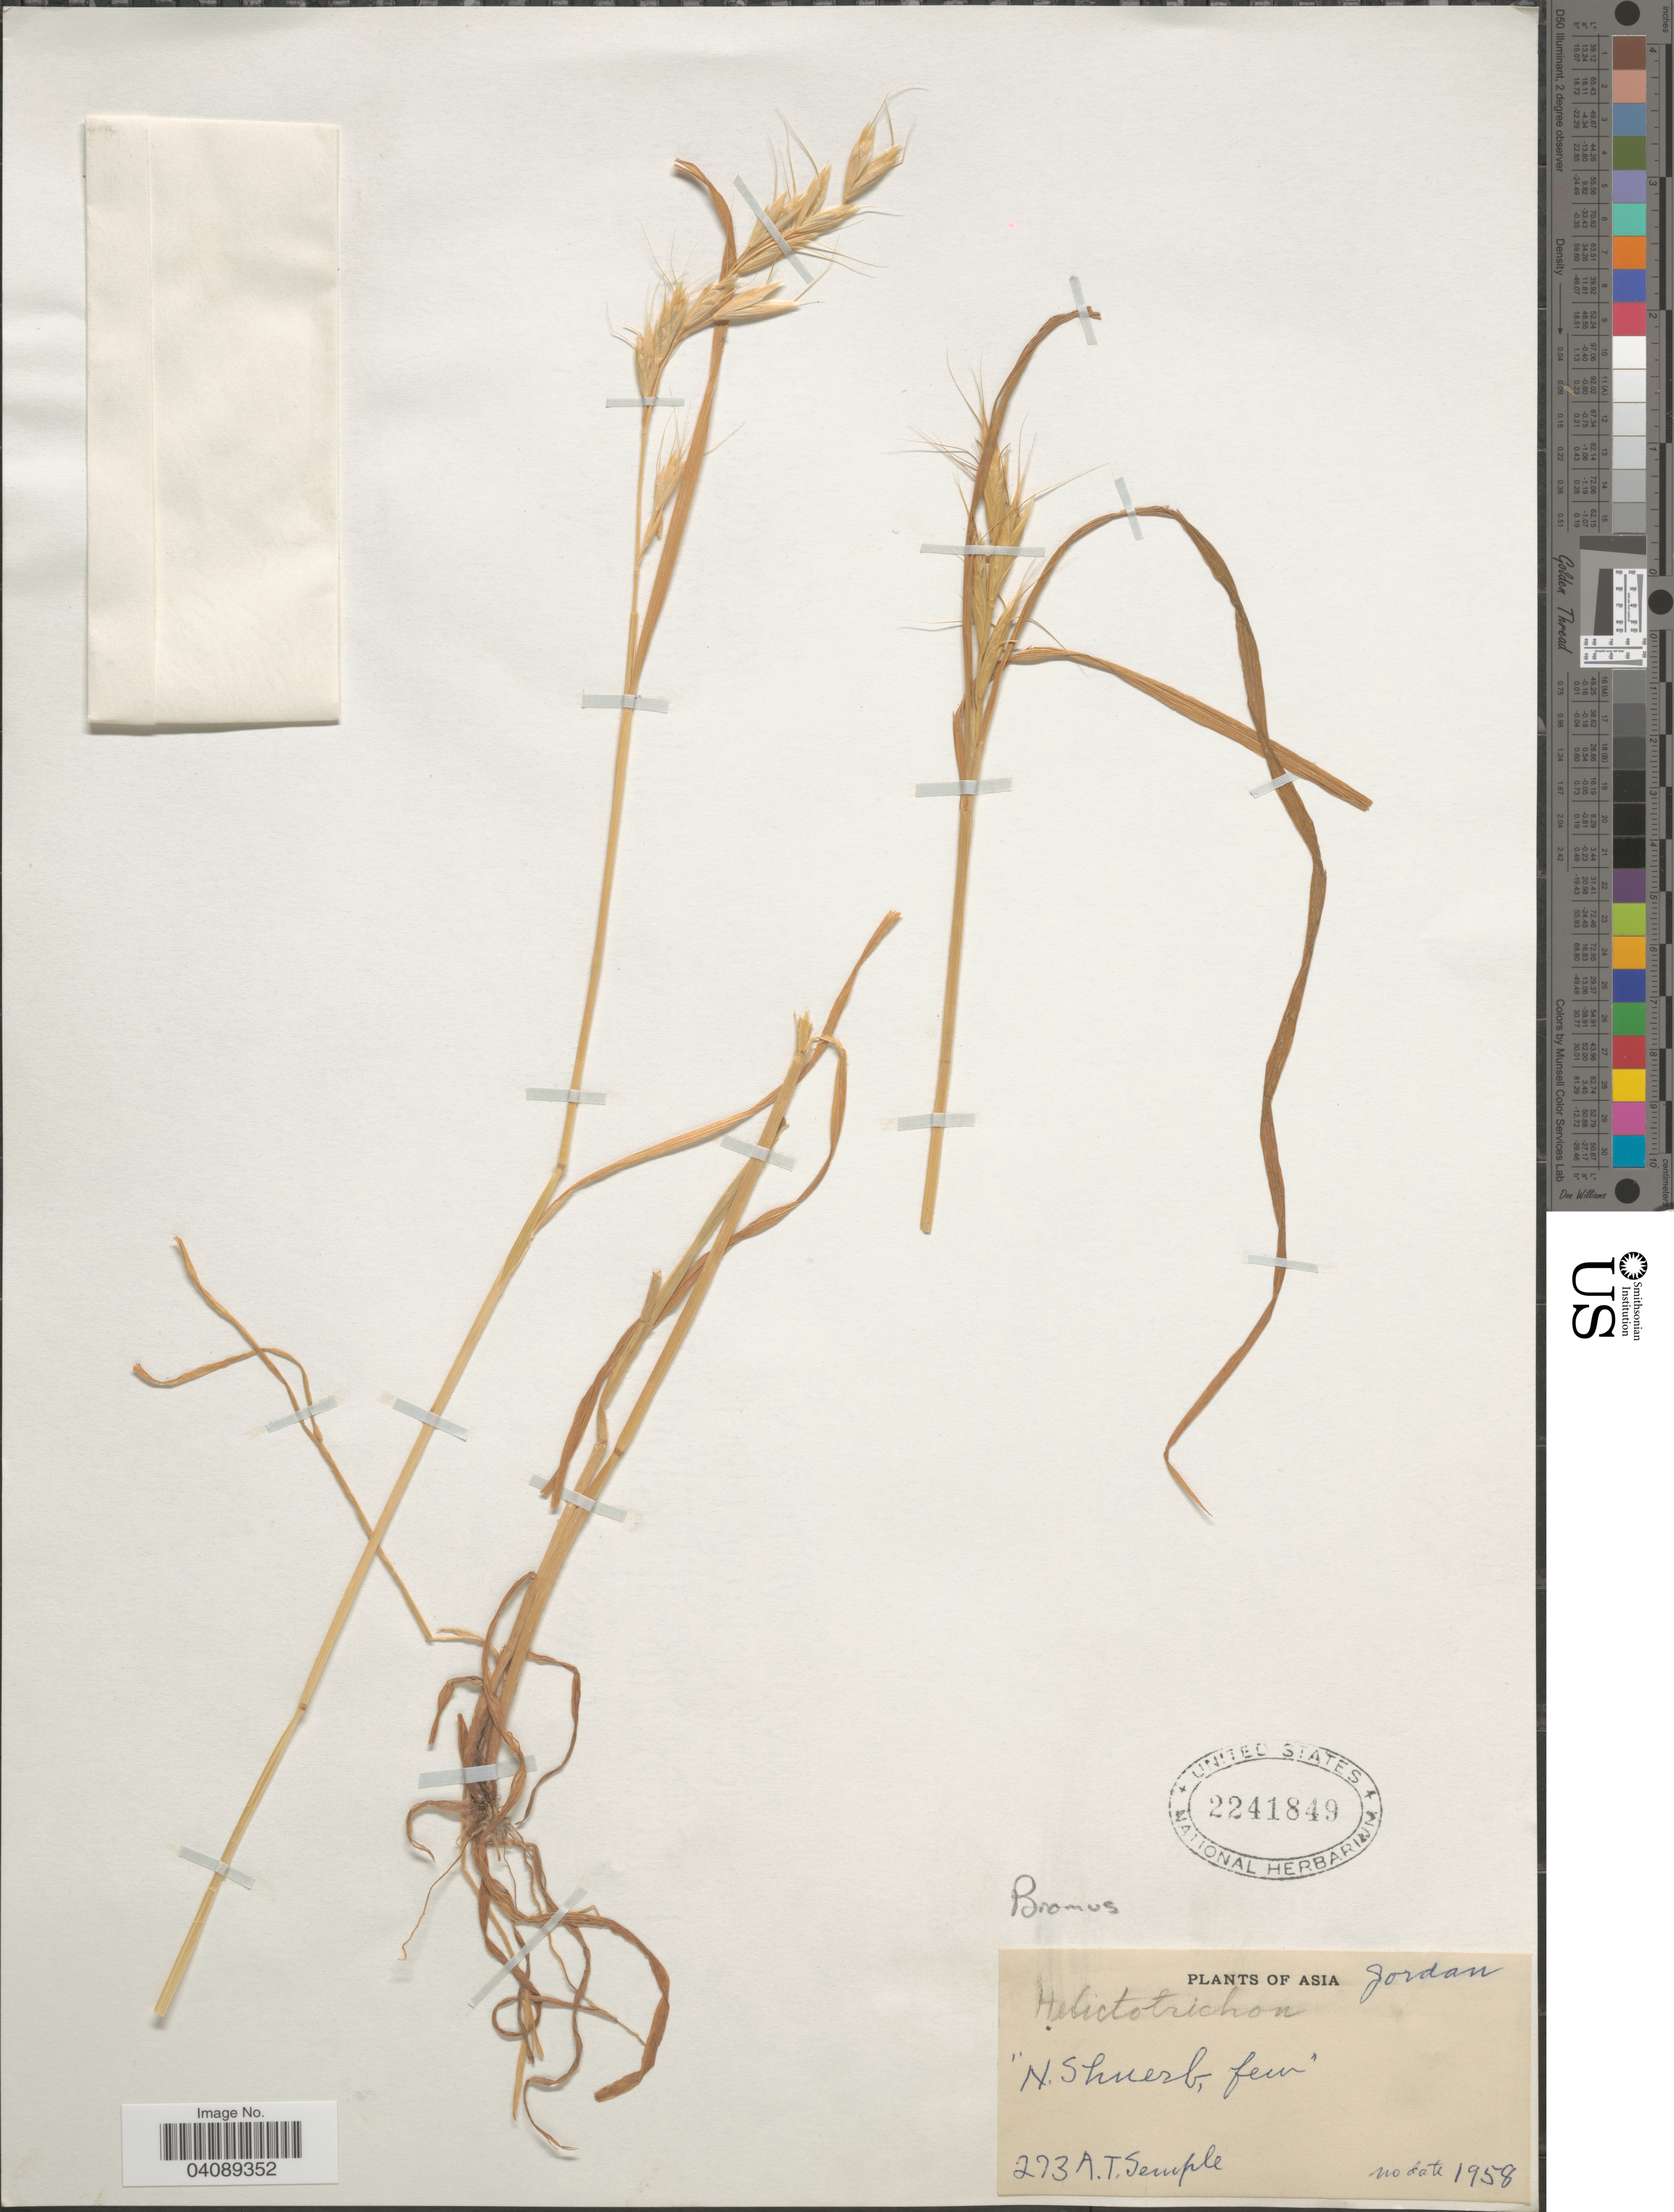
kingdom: Plantae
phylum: Tracheophyta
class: Liliopsida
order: Poales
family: Poaceae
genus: Bromus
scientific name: Bromus sp.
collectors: A. Semple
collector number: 273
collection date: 1958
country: Jordan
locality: N. Shuerb, feur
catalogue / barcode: US 2241849